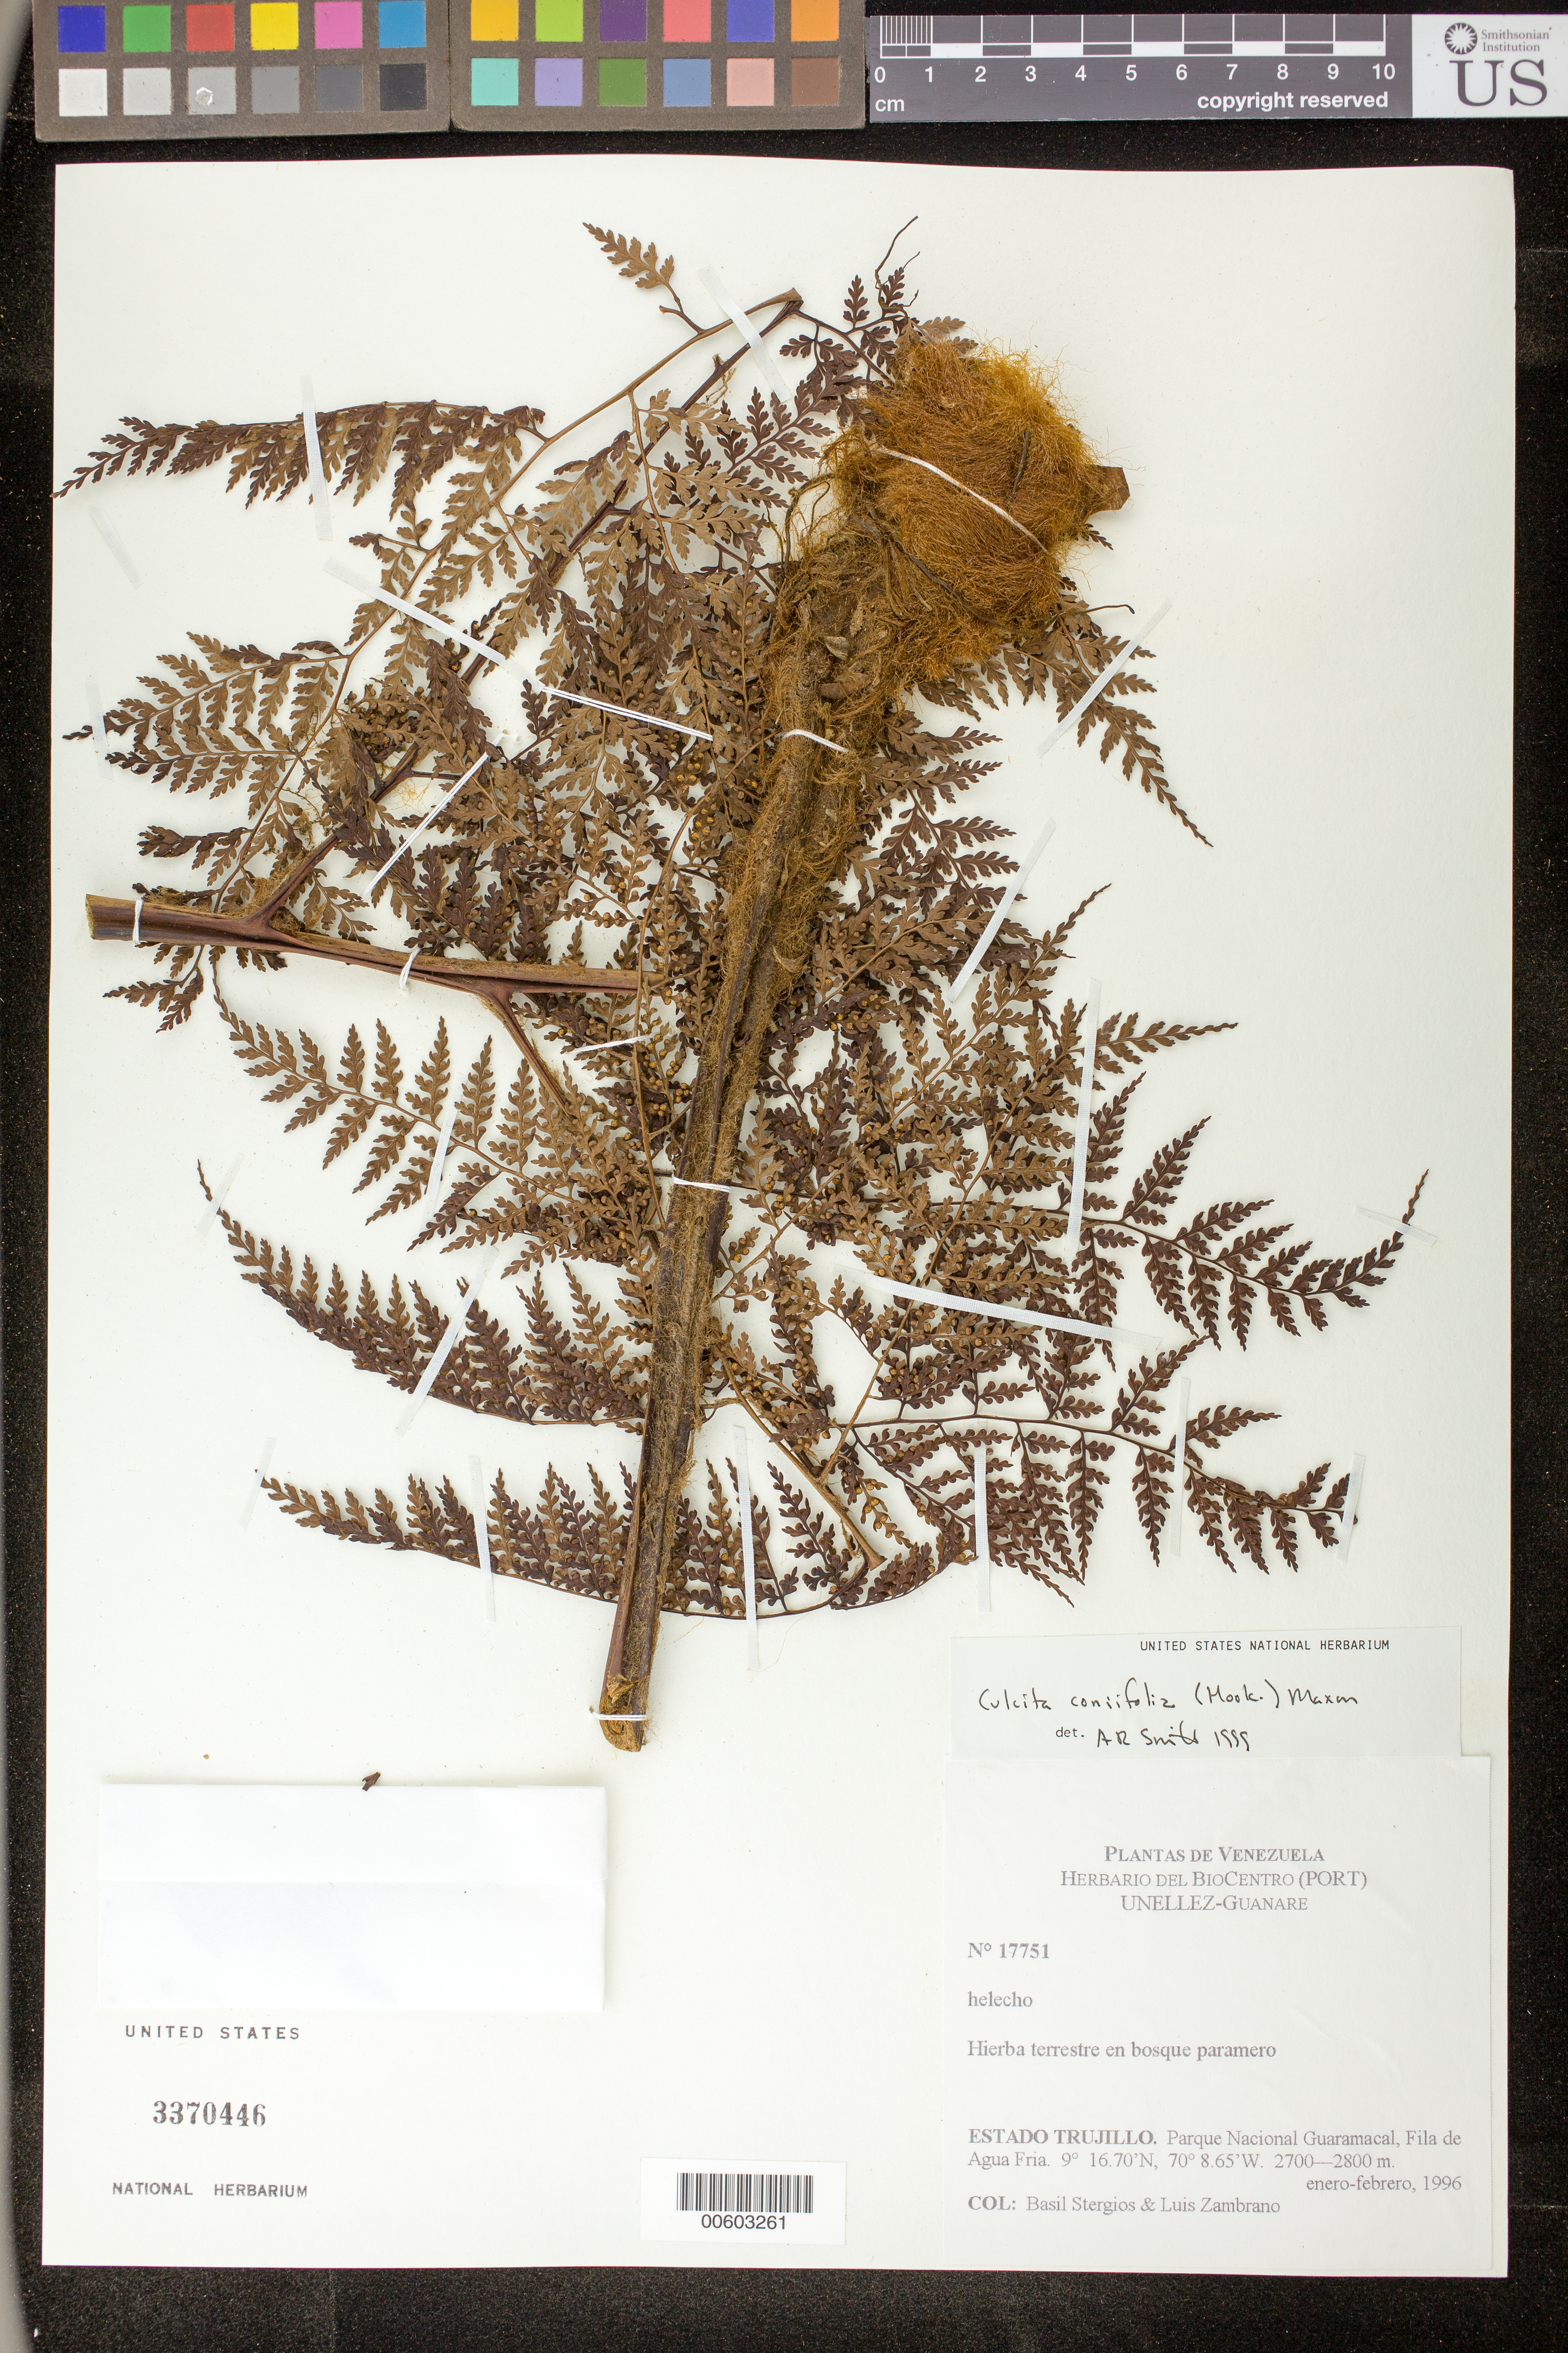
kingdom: Plantae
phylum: Tracheophyta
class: Polypodiopsida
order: Cyatheales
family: Culcitaceae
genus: Culcita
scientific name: Culcita coniifolia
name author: (Hook.) Maxon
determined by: Smith, Alan R., (UC)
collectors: B. G. Stergios & L. Zambrano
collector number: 17751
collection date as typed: Jan 1996 to -- Feb 1996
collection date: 1996-01/1996-02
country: Venezuela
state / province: Trujillo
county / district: Boconó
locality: Parque Nacional Guaramacal, Fila de Agua Fria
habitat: Bosque paramero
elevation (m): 2700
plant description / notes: PORT, UC, US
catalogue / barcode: US 3370446